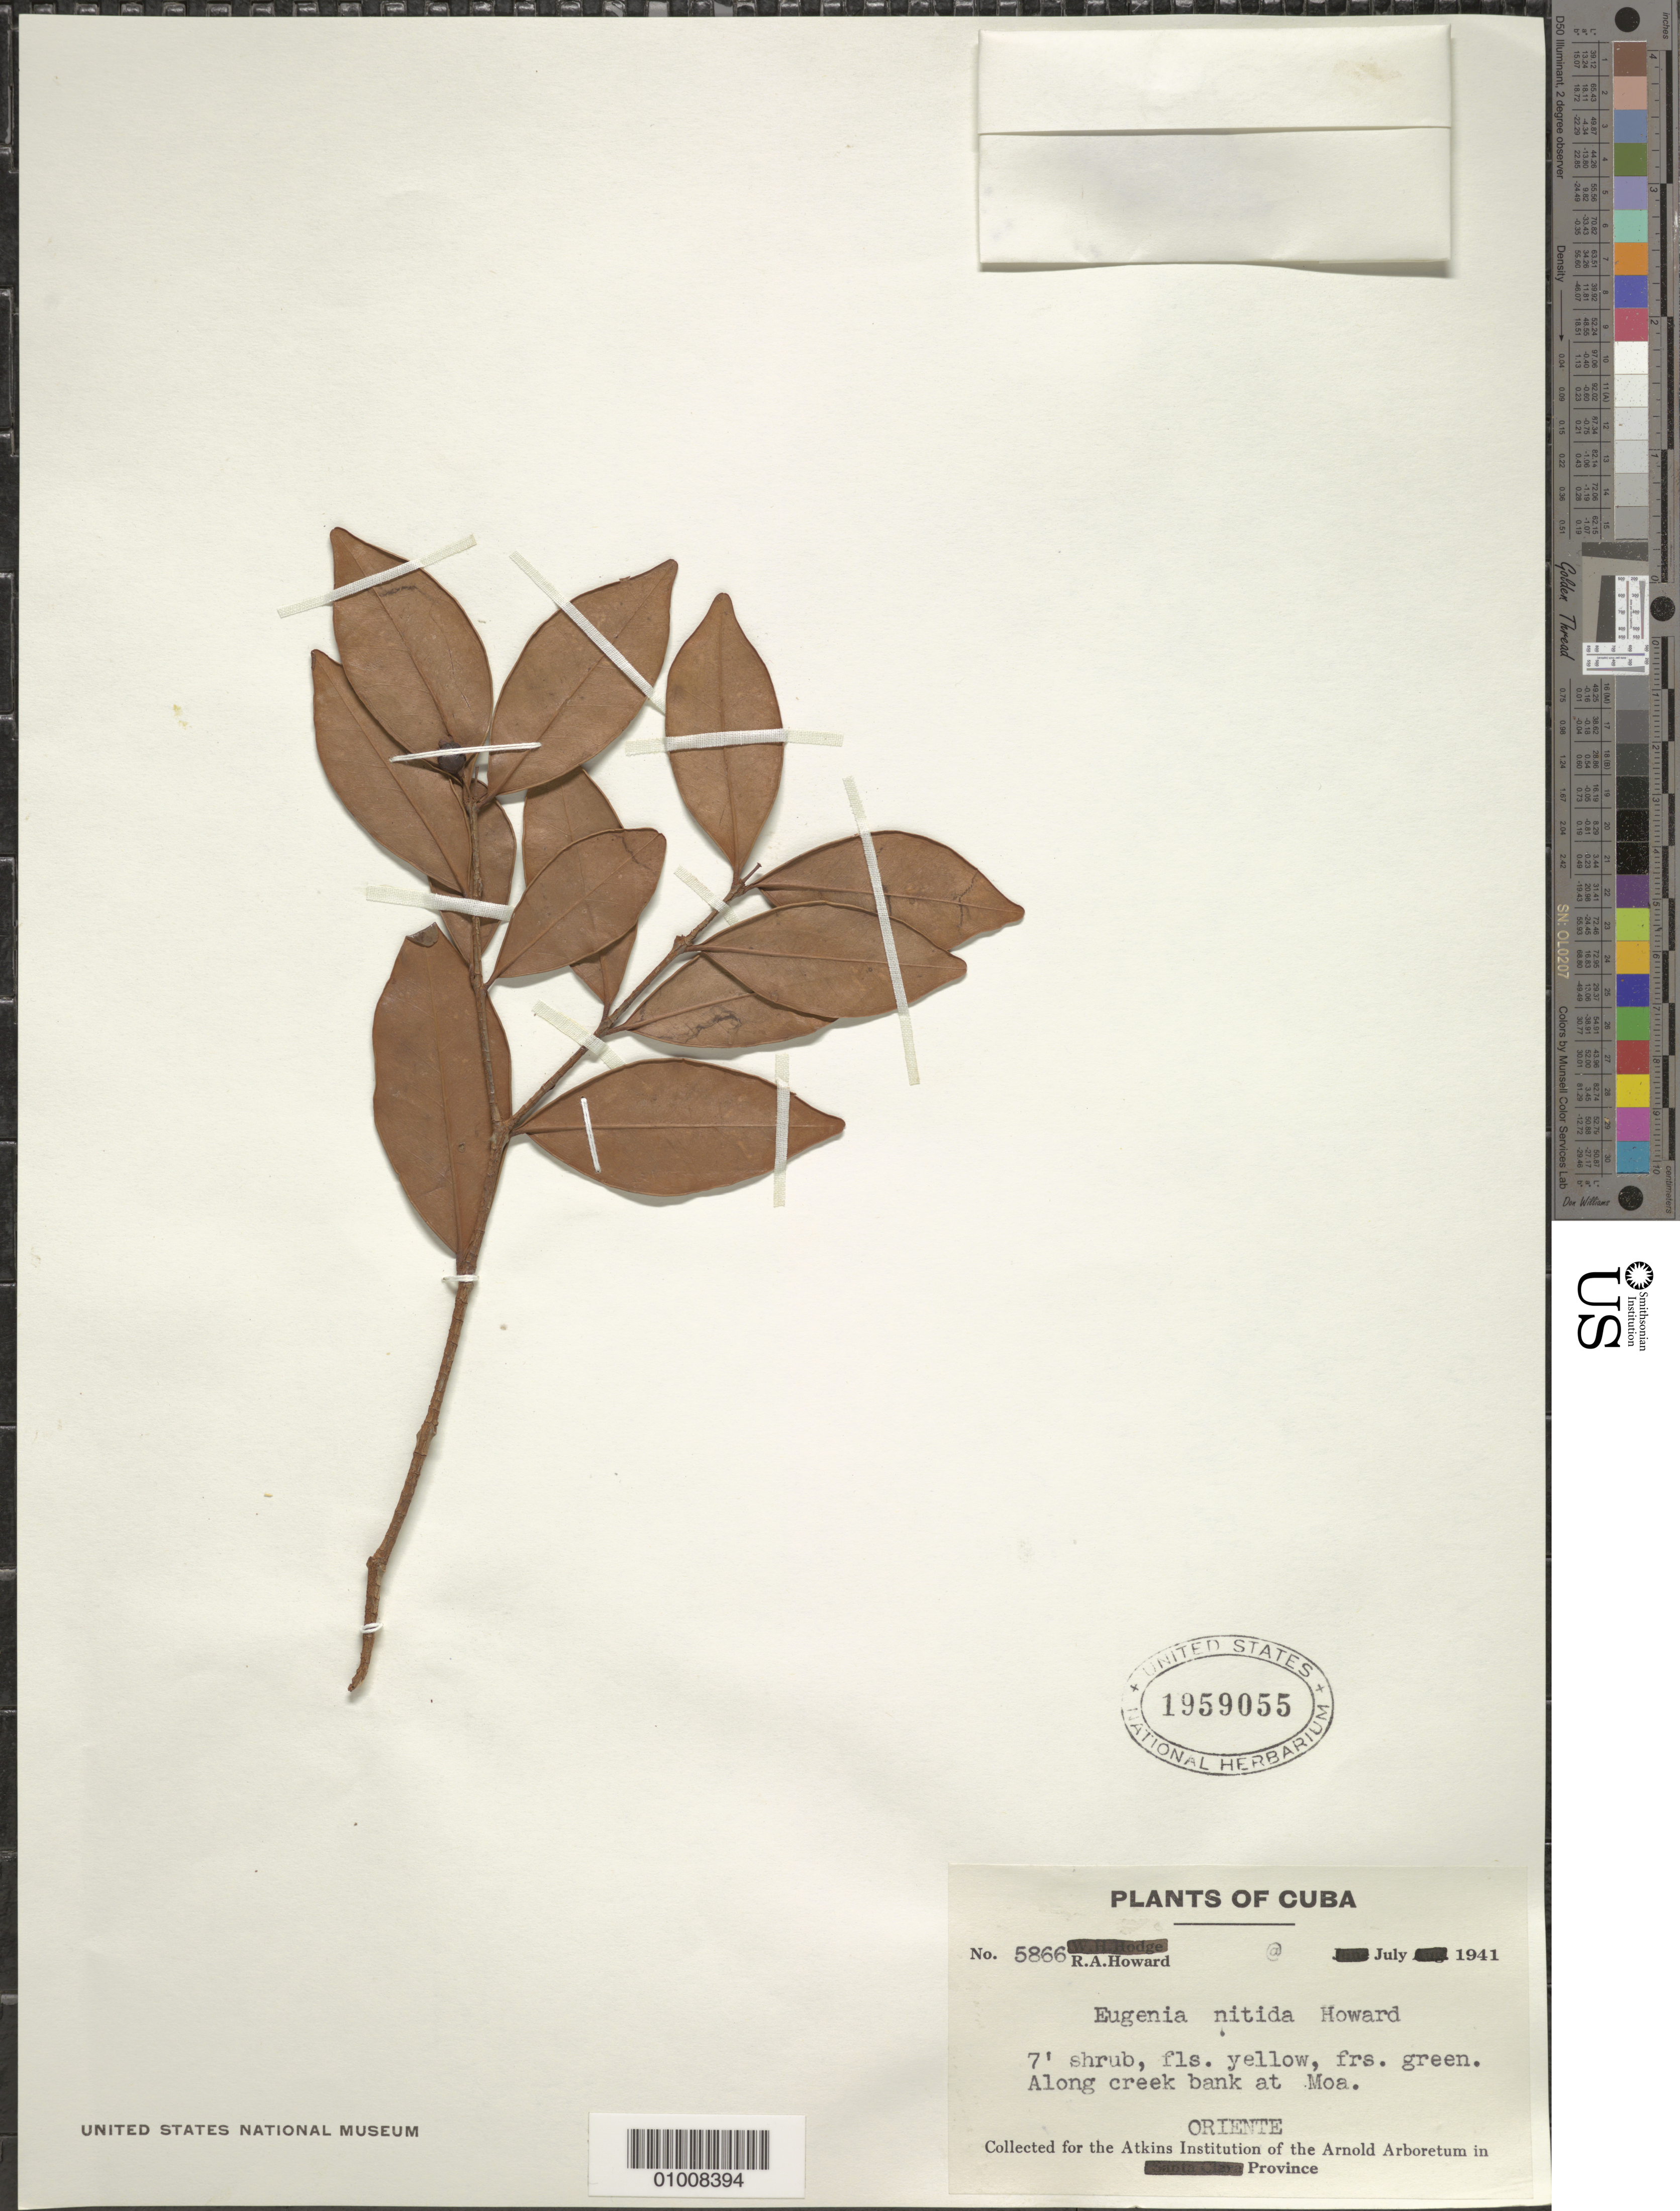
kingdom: Plantae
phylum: Tracheophyta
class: Magnoliopsida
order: Myrtales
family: Myrtaceae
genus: Eugenia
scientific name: Eugenia nitida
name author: Benth.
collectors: R. A. Howard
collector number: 5866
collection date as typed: Jul 1941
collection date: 1941-07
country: Cuba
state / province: Holguín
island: Cuba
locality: Moa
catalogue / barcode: US 1959055